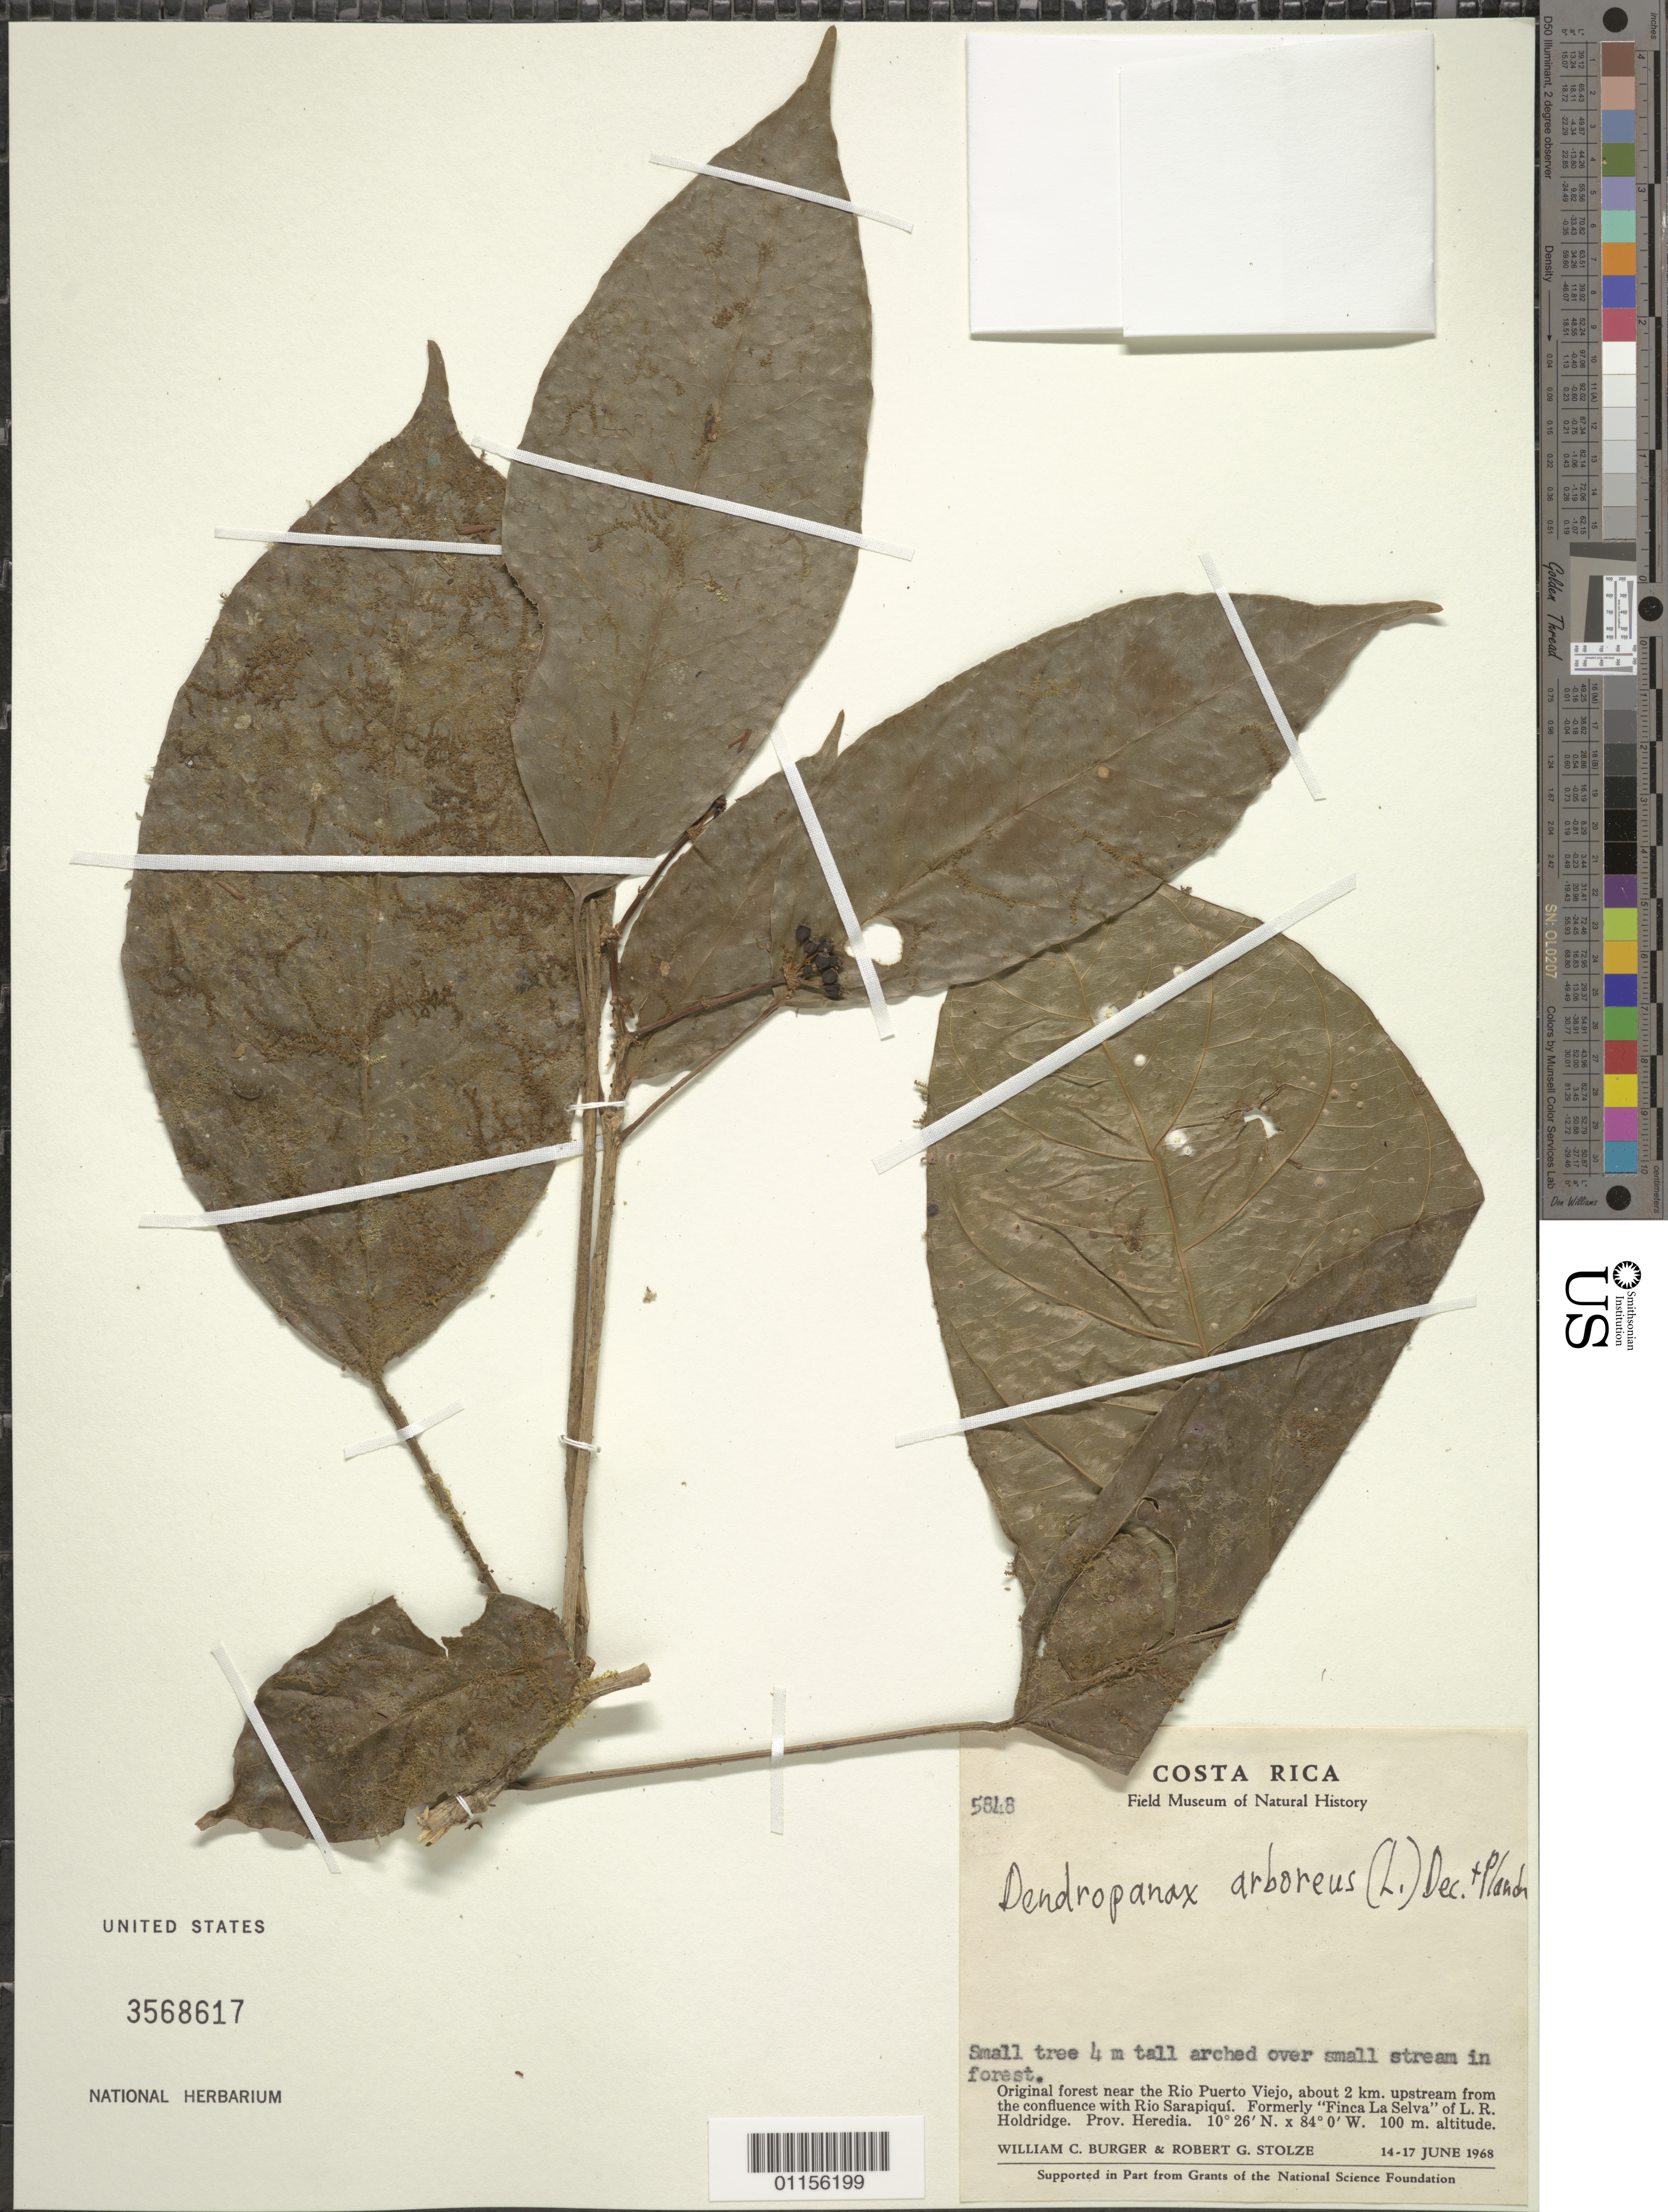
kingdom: Plantae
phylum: Tracheophyta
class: Magnoliopsida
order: Apiales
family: Araliaceae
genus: Dendropanax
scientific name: Dendropanax arboreus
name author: (L.) Decne. & Planch.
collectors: W. Burger & R. G. Stolze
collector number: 5848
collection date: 1968-06-14/1968-06-17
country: Costa Rica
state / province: Heredia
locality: Near the Rio Puerto Viejo, about 2 km upstream from the confluence with Rio Sarapiqui. Formerly "Finca La Selva" of L.R. Holdridge.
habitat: Small tree over small stream in forest.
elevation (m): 100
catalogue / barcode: US 3568617